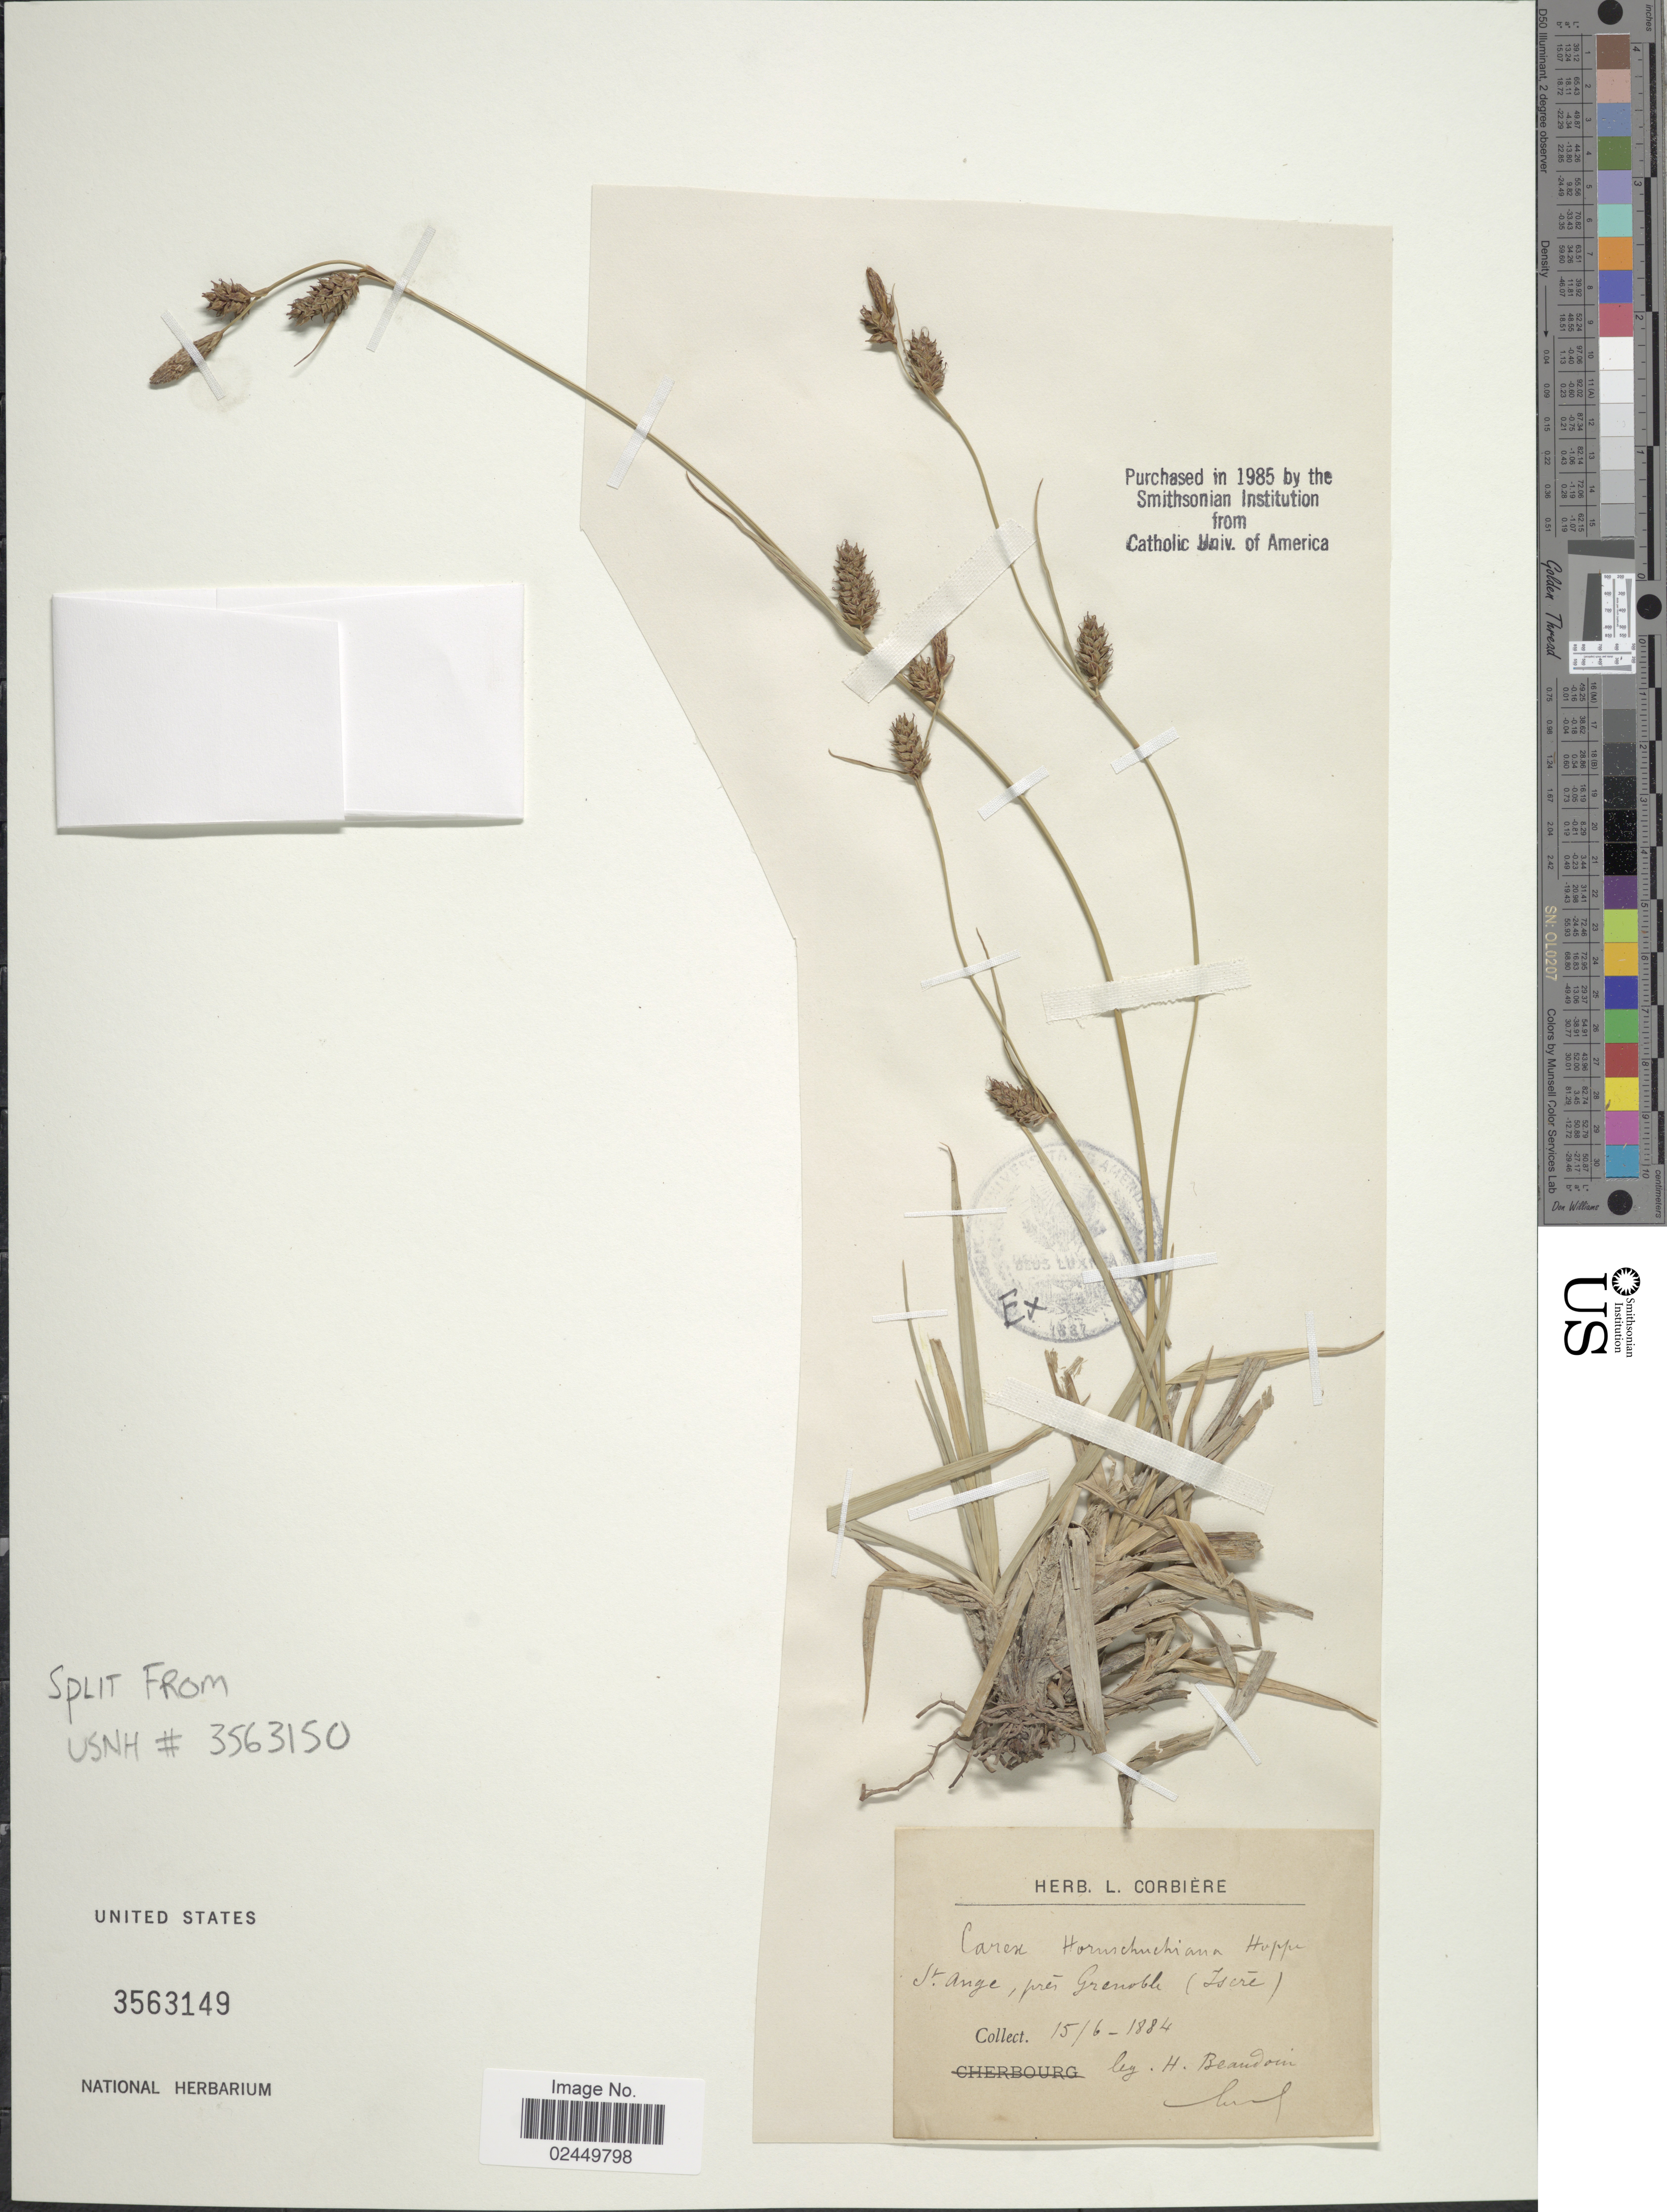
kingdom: Plantae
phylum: Tracheophyta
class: Liliopsida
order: Poales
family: Cyperaceae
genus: Carex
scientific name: Carex hostiana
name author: DC.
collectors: Beaudouin, H.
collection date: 1884-06-15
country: France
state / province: Auvergne-Rhône-Alpes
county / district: Isère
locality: St. Ange, prés Grenoble (Isere)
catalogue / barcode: US 3563149